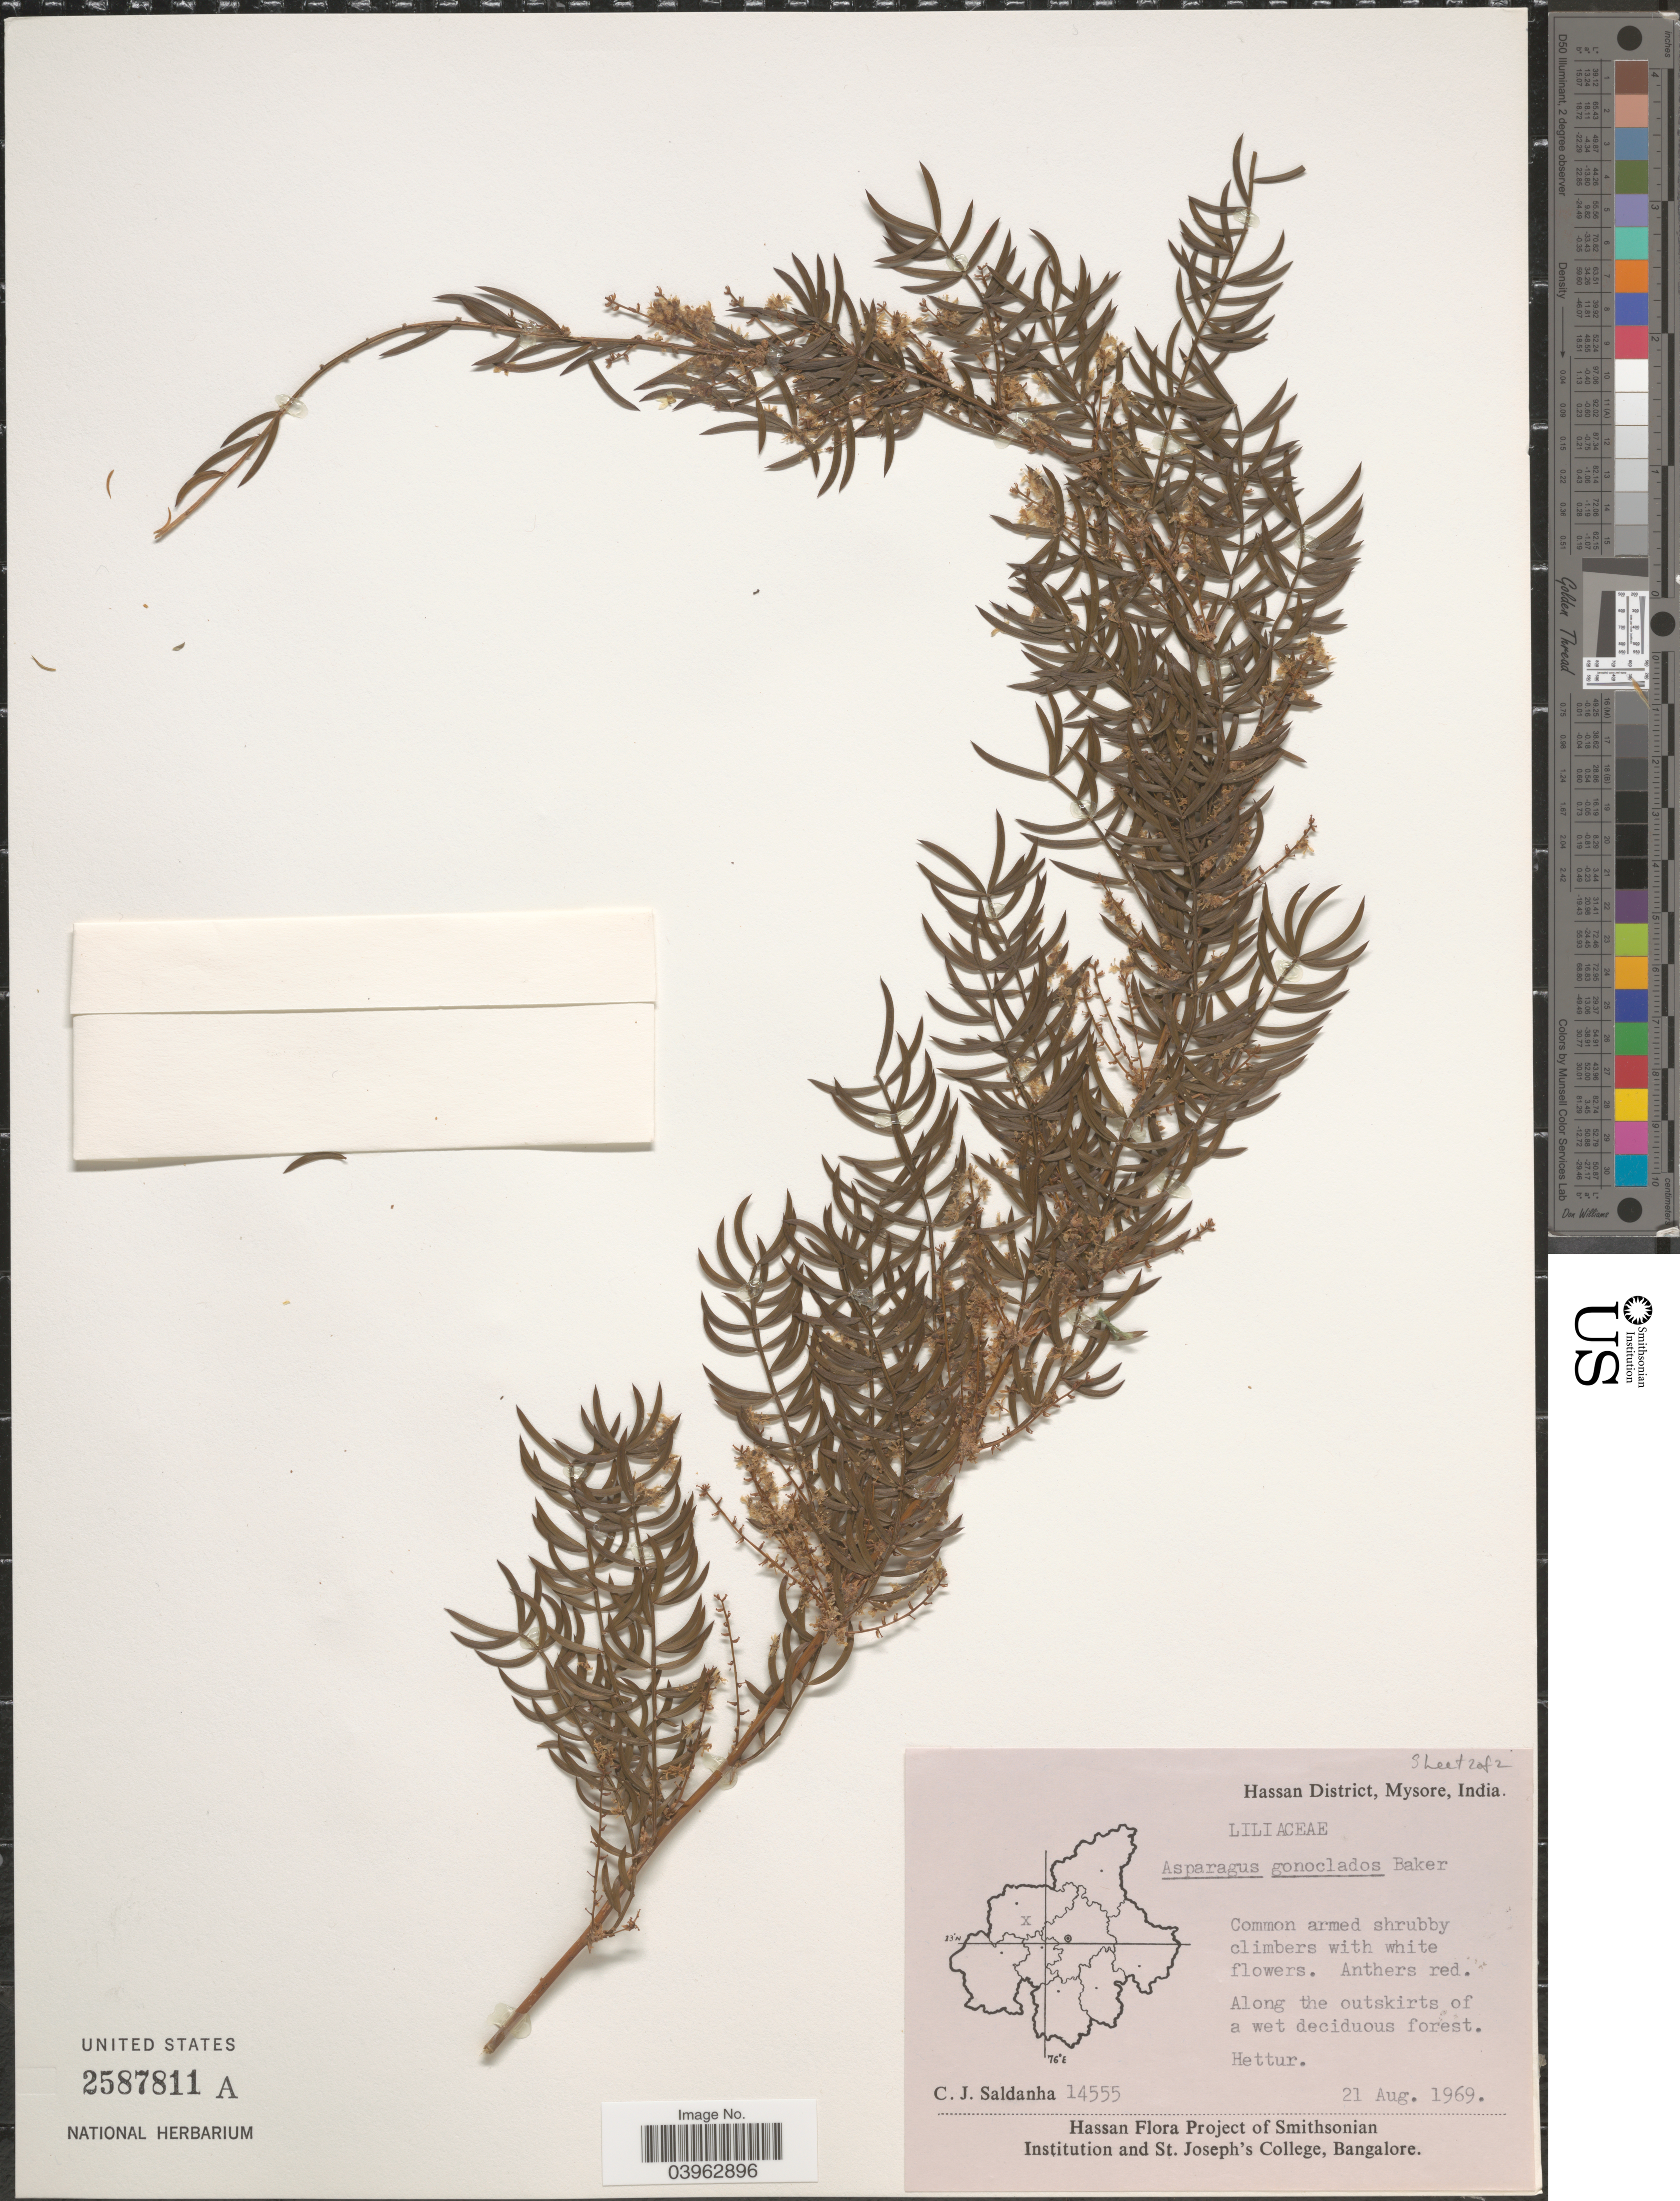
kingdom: Plantae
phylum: Tracheophyta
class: Liliopsida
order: Asparagales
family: Asparagaceae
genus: Asparagus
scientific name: Asparagus gonoclados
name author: Baker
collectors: C. J. Saldanha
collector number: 14555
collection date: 1969-08-21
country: India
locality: Hassan District, Mysore. Hettur.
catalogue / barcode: US 2587811A